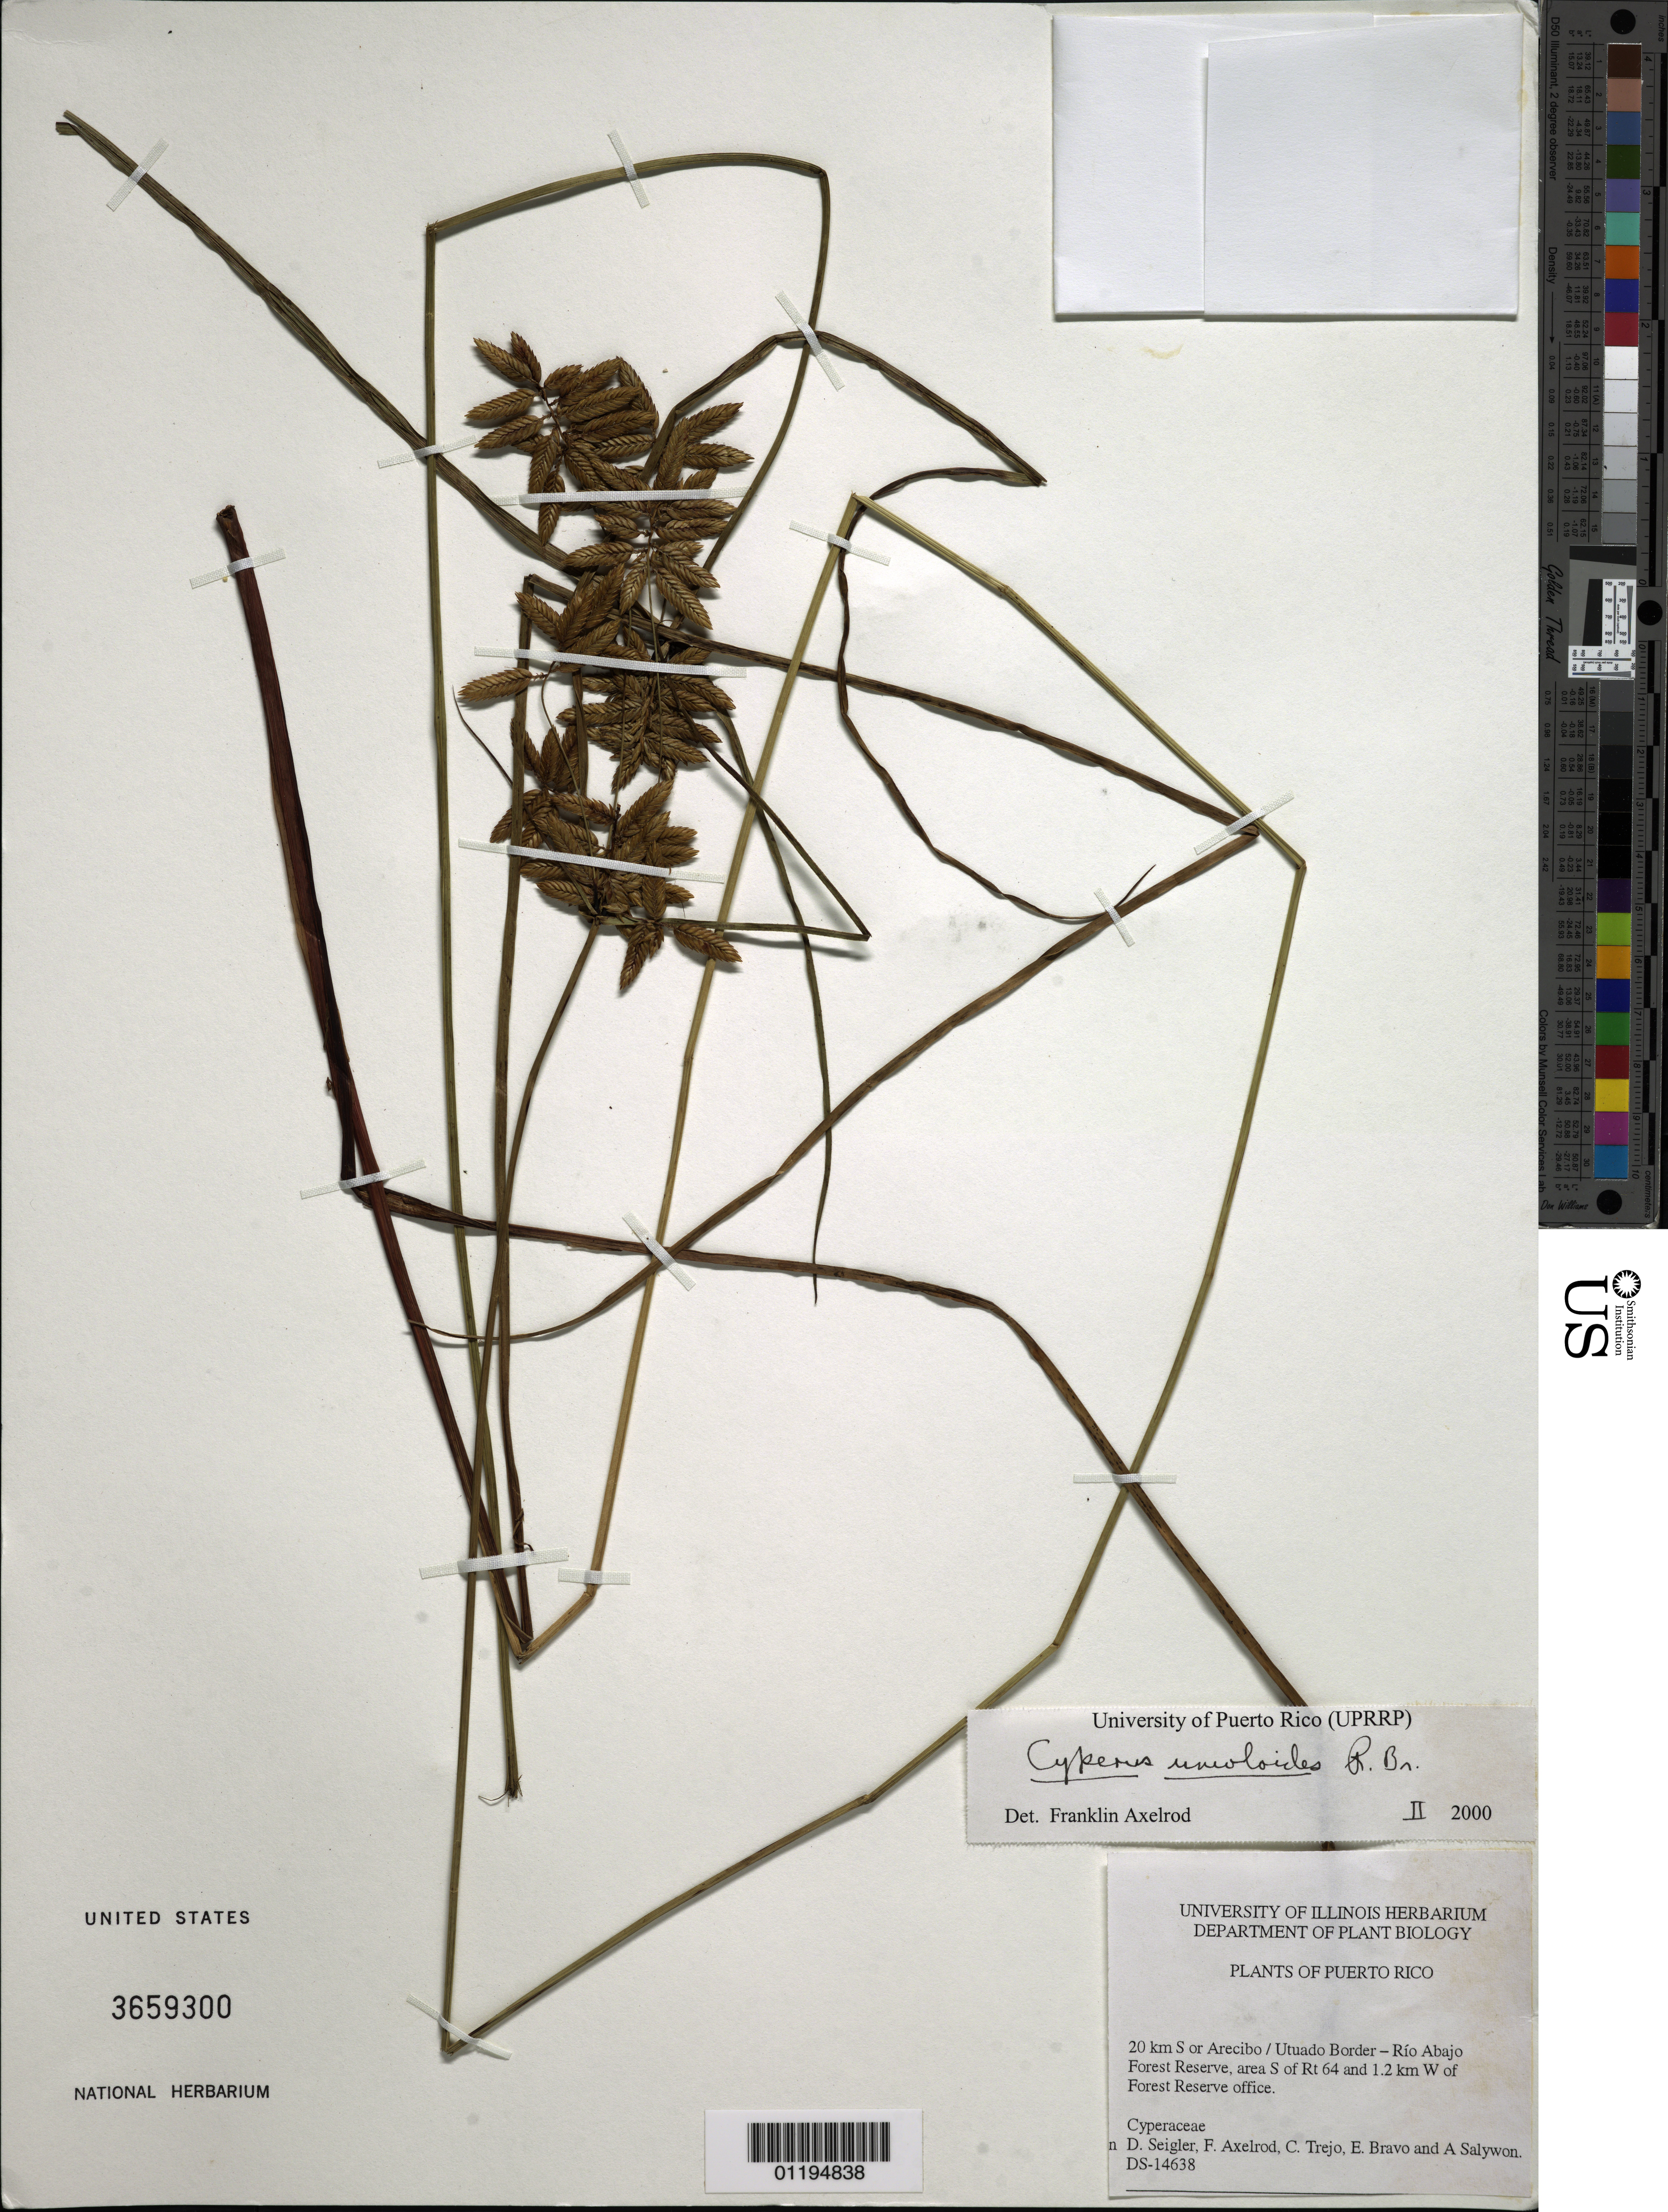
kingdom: Plantae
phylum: Tracheophyta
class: Liliopsida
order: Poales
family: Cyperaceae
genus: Cyperus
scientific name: Cyperus unioloides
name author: R. Br.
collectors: D. Seigler, F. S. Axelrod, C. Trejo, E. Bravo & A. M. Salywon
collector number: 14638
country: Puerto Rico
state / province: Arecibo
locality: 20 km S of Arecibo-Utuado border, Rio Abajo Forest Reserve area S of rt 64 and 1.2km W of Forest Reserve office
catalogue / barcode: US 3659300